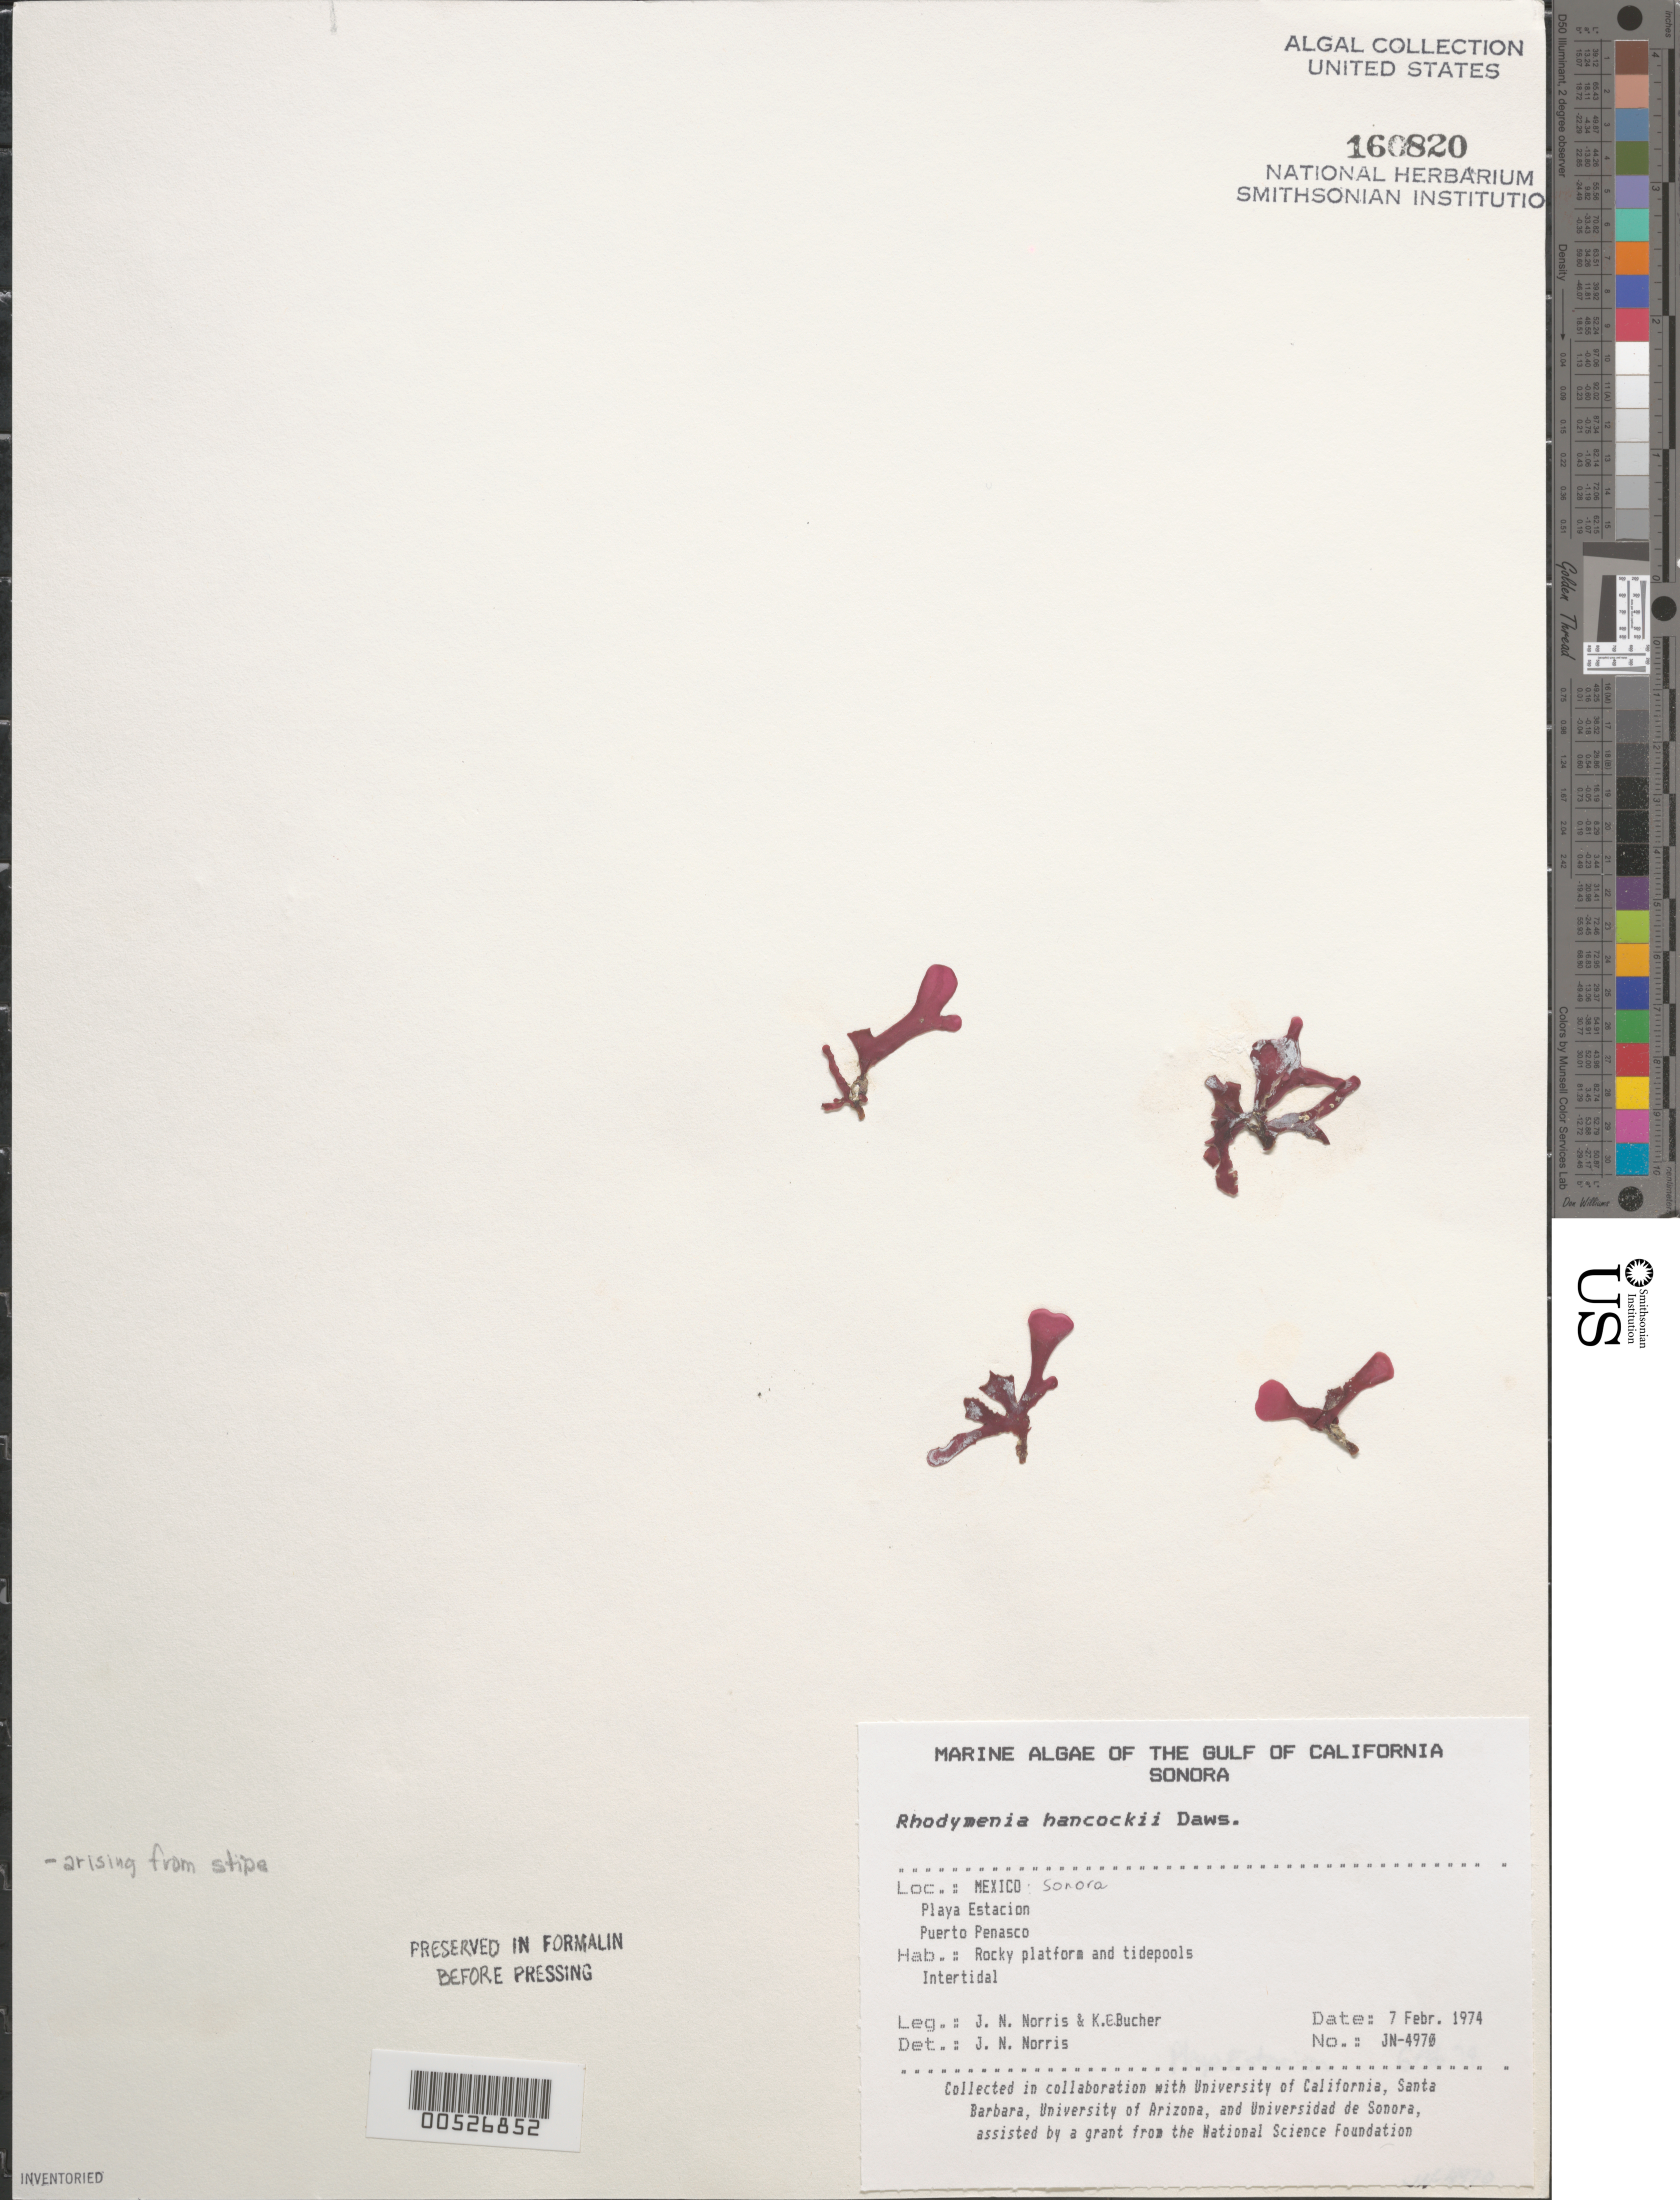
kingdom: Plantae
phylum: Rhodophyta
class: Florideophyceae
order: Rhodymeniales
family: Rhodymeniaceae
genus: Rhodymenia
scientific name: Rhodymenia hancockii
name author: E.Y. Dawson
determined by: Norris, James N.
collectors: J. N. Norris & K. E. Bucher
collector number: JN-4970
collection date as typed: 07 Feb 1974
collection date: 1974-02-07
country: Mexico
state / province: Sonora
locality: Playa Estacion, Puerto Penasco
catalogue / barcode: US 160820